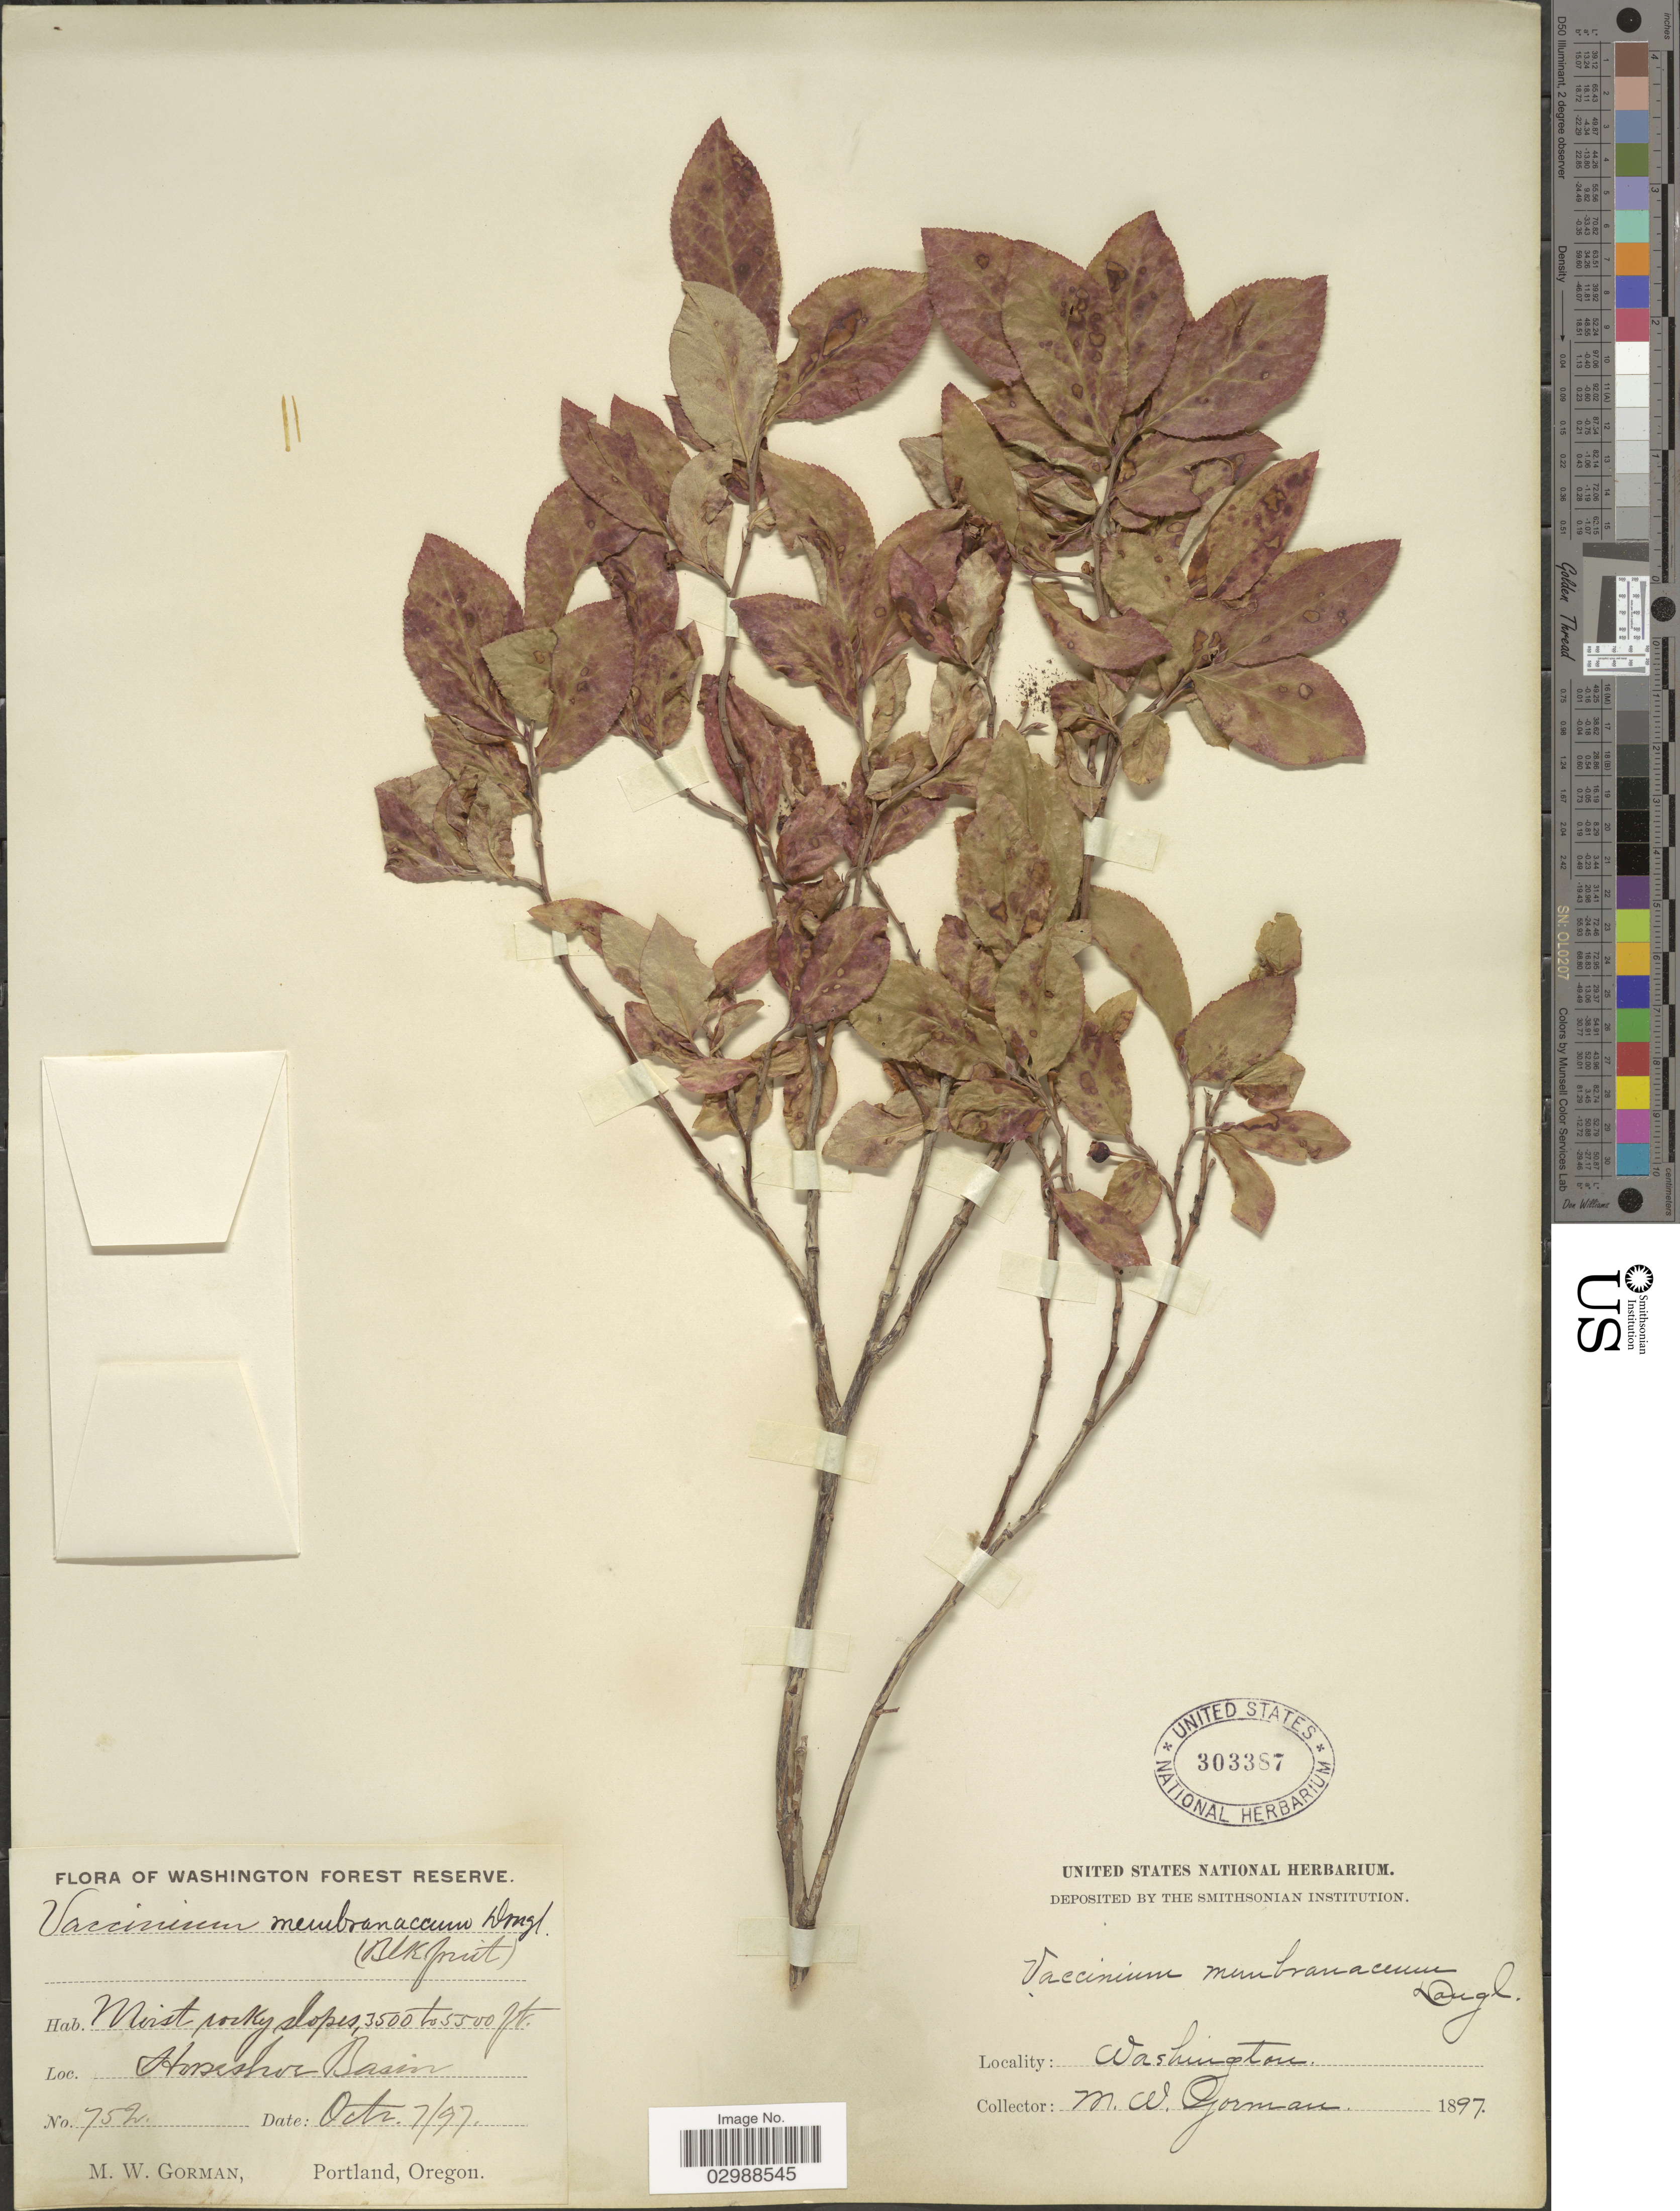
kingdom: Plantae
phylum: Tracheophyta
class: Magnoliopsida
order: Ericales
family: Ericaceae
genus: Vaccinium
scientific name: Vaccinium membranaceum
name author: Douglas ex Torr.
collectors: M. W. Gorman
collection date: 1897-10-07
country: United States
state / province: Washington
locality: Horseshore Basin, Washington Forest Reserve.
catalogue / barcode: US 303387